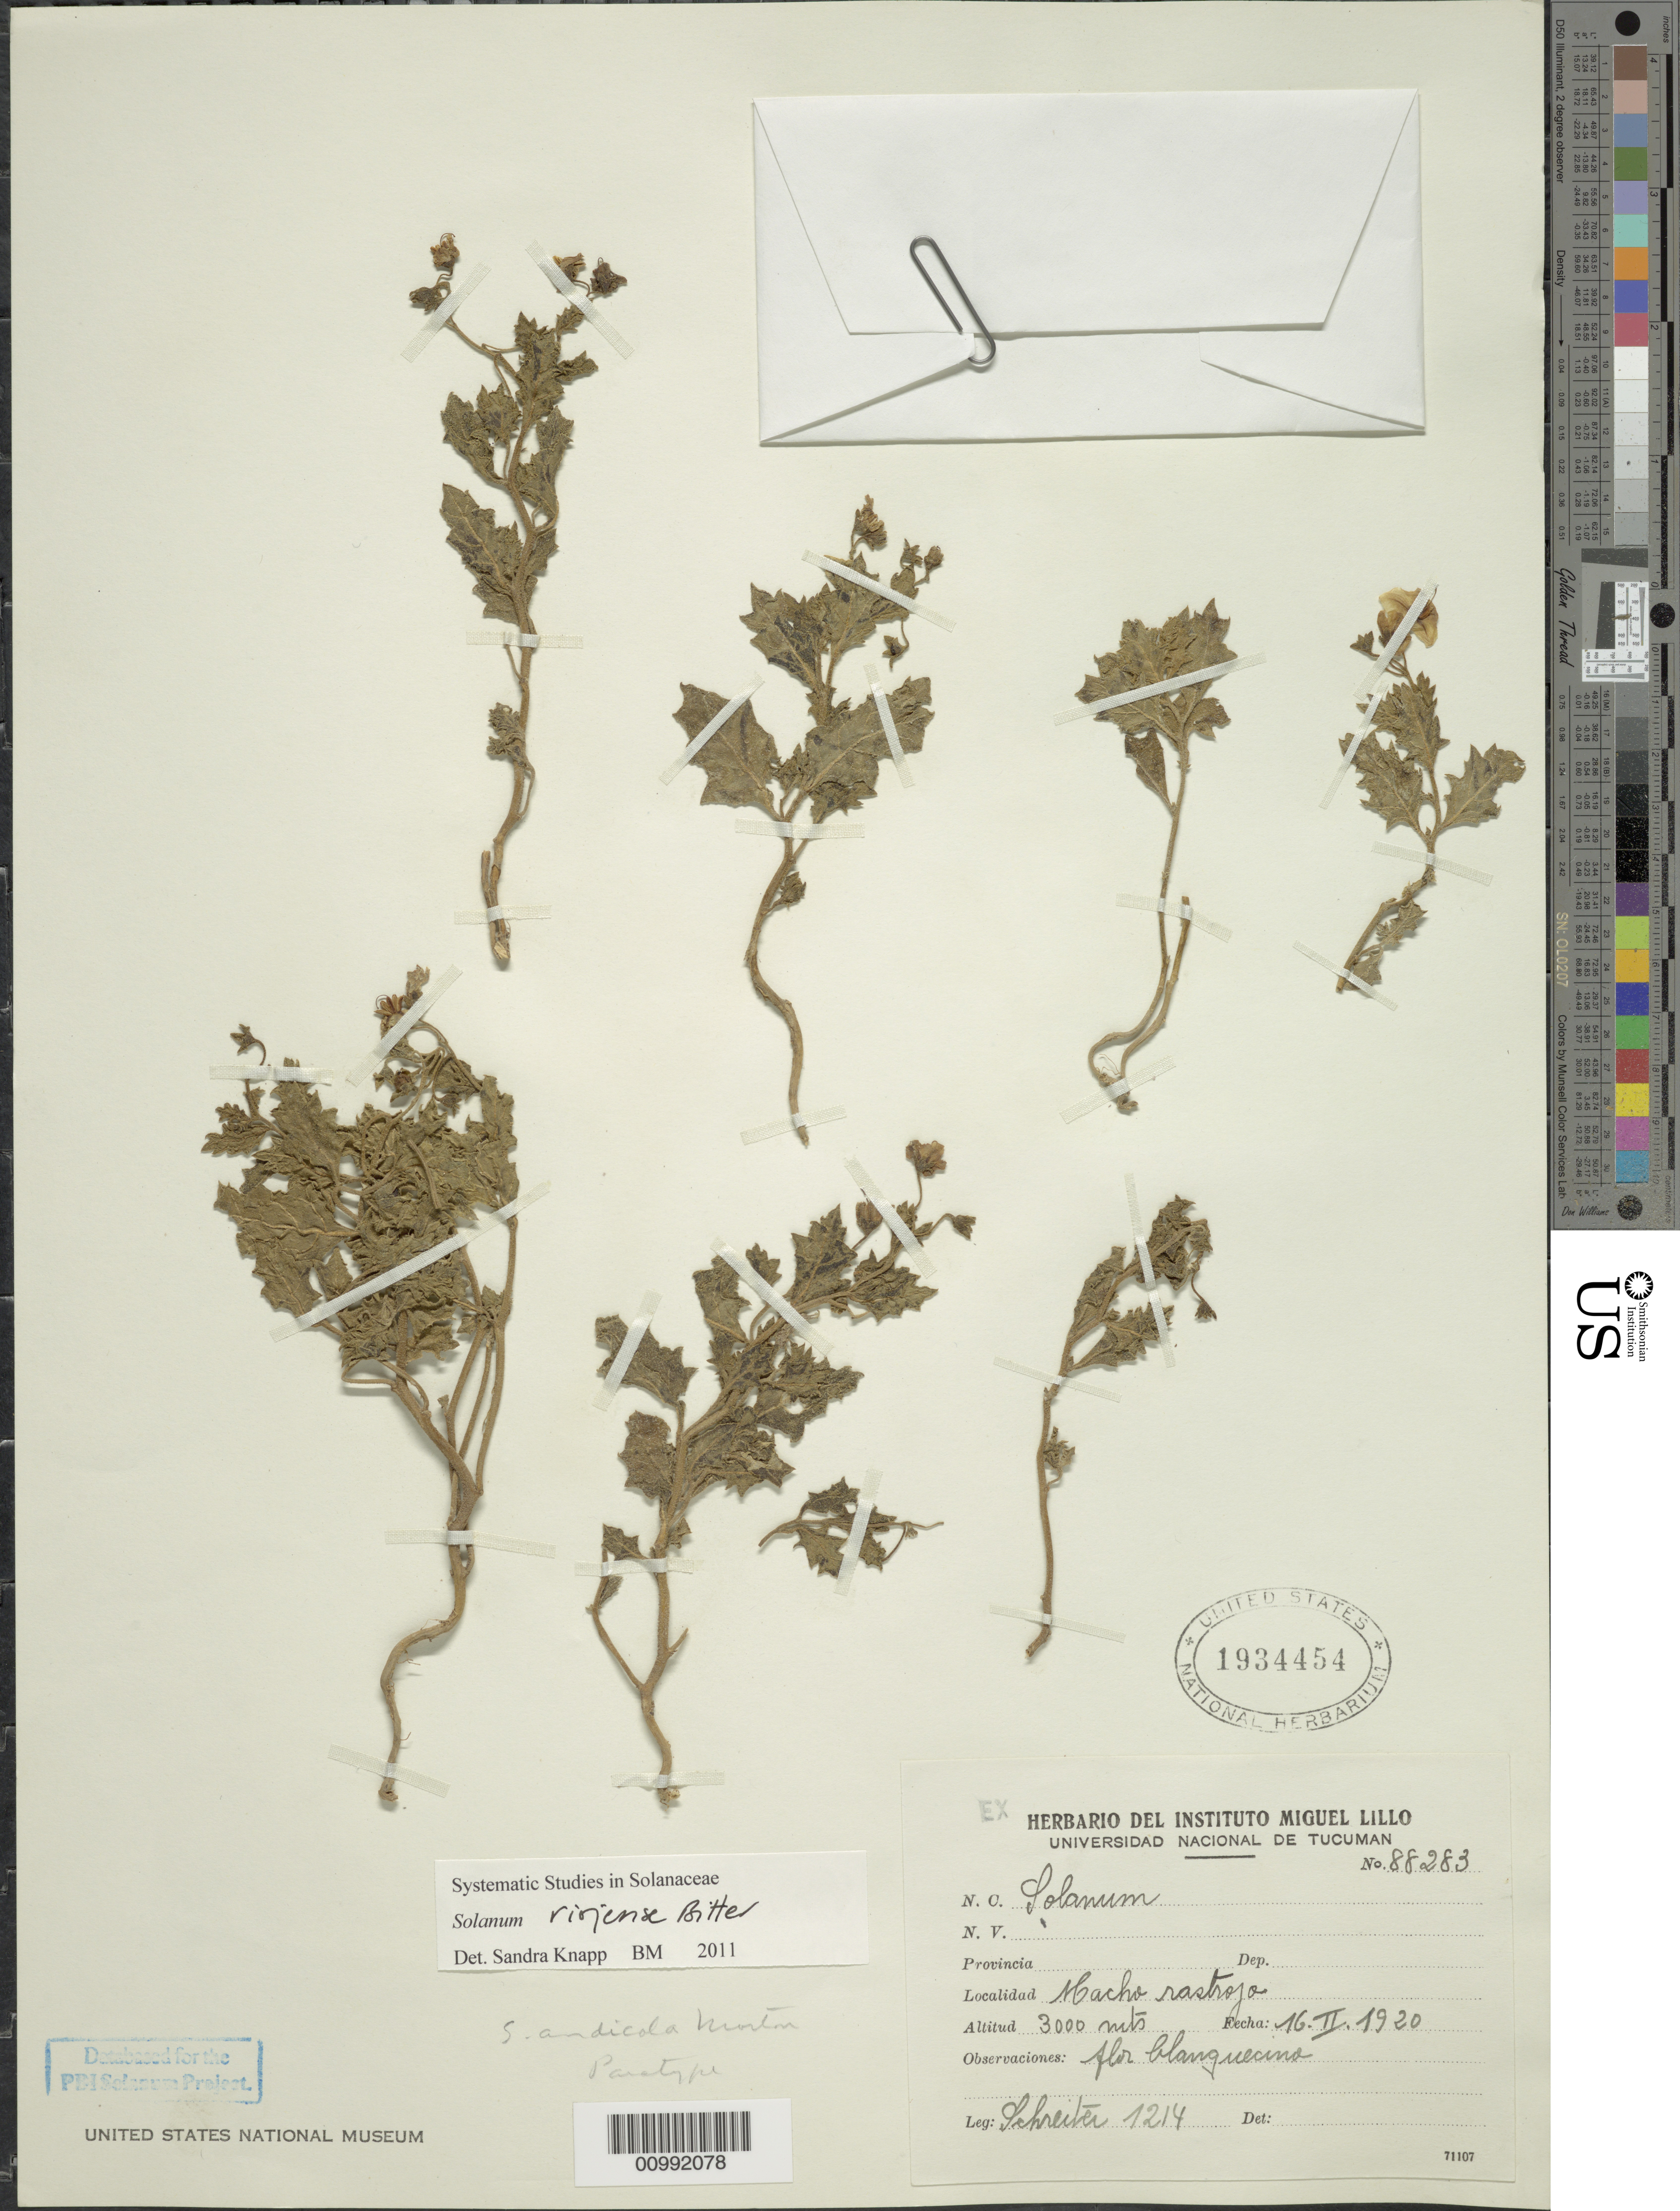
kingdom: Plantae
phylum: Tracheophyta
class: Magnoliopsida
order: Solanales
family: Solanaceae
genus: Solanum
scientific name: Solanum riojense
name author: Bitter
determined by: Knapp, S. D.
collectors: R. Schreiter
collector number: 1214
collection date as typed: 16 Feb 1920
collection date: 1920-02-16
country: Argentina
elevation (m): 3000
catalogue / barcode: US 1934454